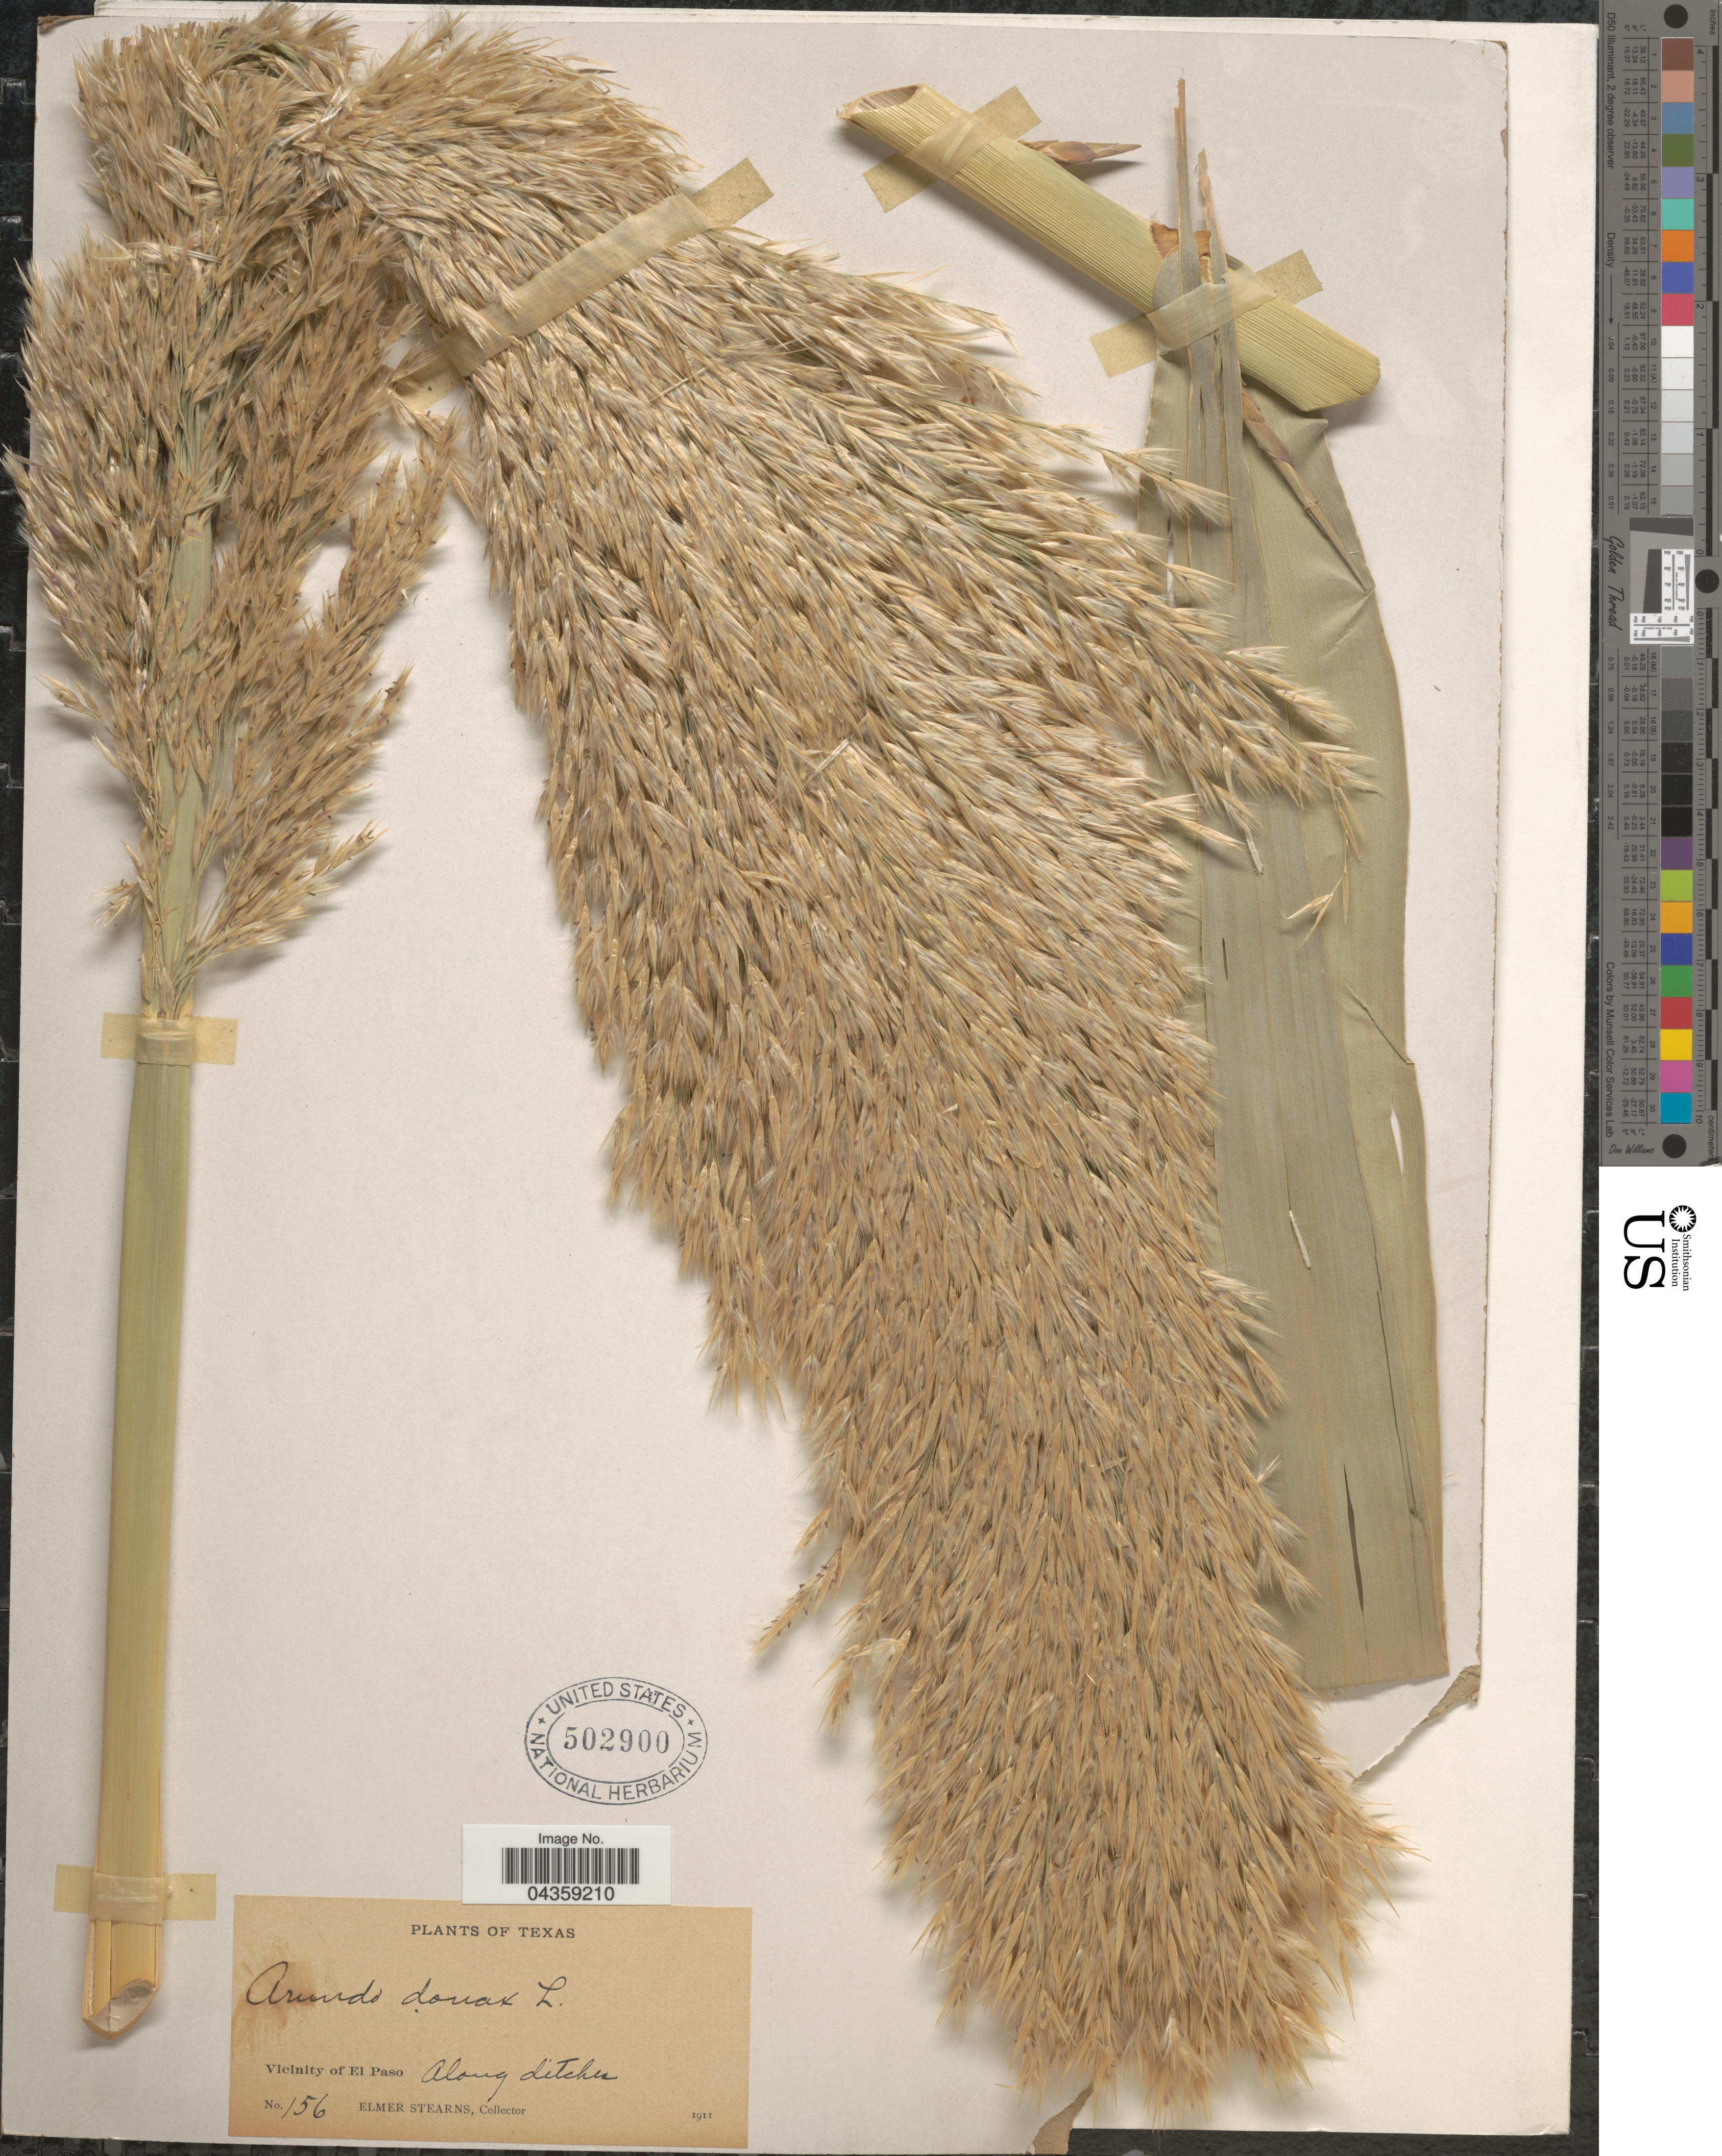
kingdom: Plantae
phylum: Tracheophyta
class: Liliopsida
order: Poales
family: Poaceae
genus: Arundo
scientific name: Arundo donax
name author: L.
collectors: E. Stearns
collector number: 156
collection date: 1911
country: United States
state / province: Texas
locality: Vicinity of El Paso along ditches.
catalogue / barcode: US 502900